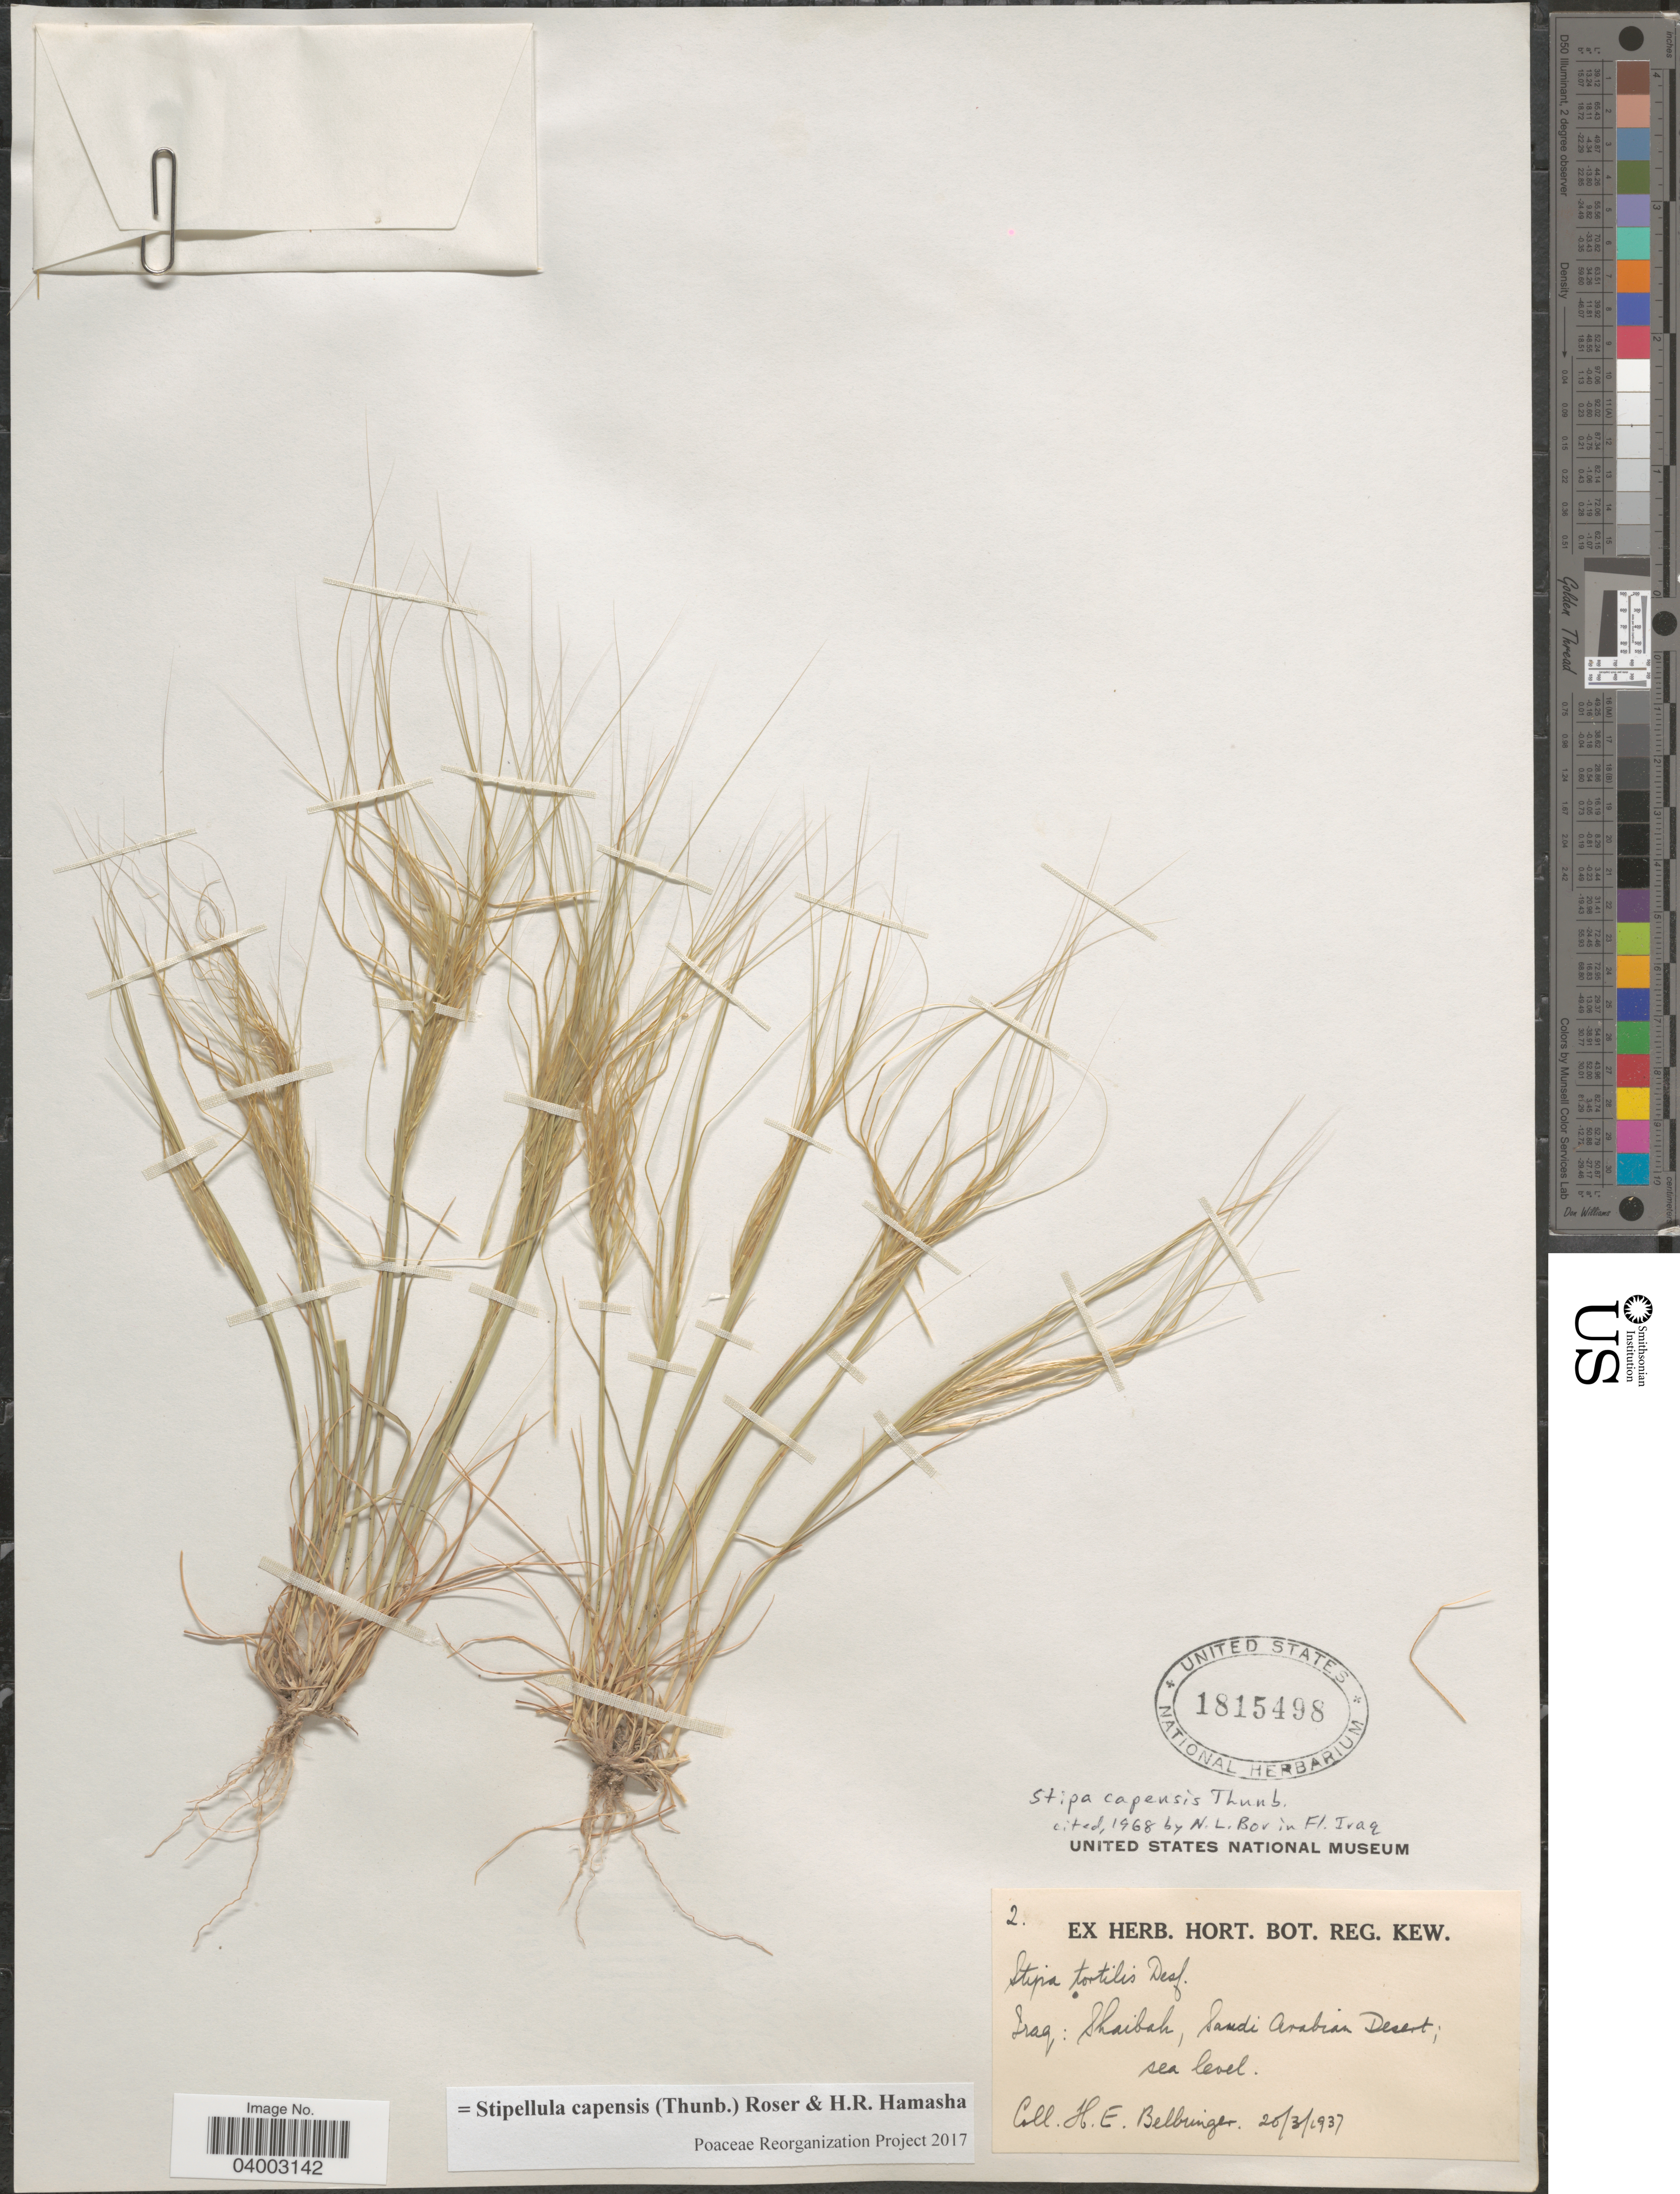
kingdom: Plantae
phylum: Tracheophyta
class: Liliopsida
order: Poales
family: Poaceae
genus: Stipellula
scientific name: Stipellula capensis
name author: (Thunb.) Röser & H. R. Hamasha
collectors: H. Bellringer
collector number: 2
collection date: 1937-03-20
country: Iraq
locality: Shaibah, Saudi Arabian Desert.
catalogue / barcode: US 1815498